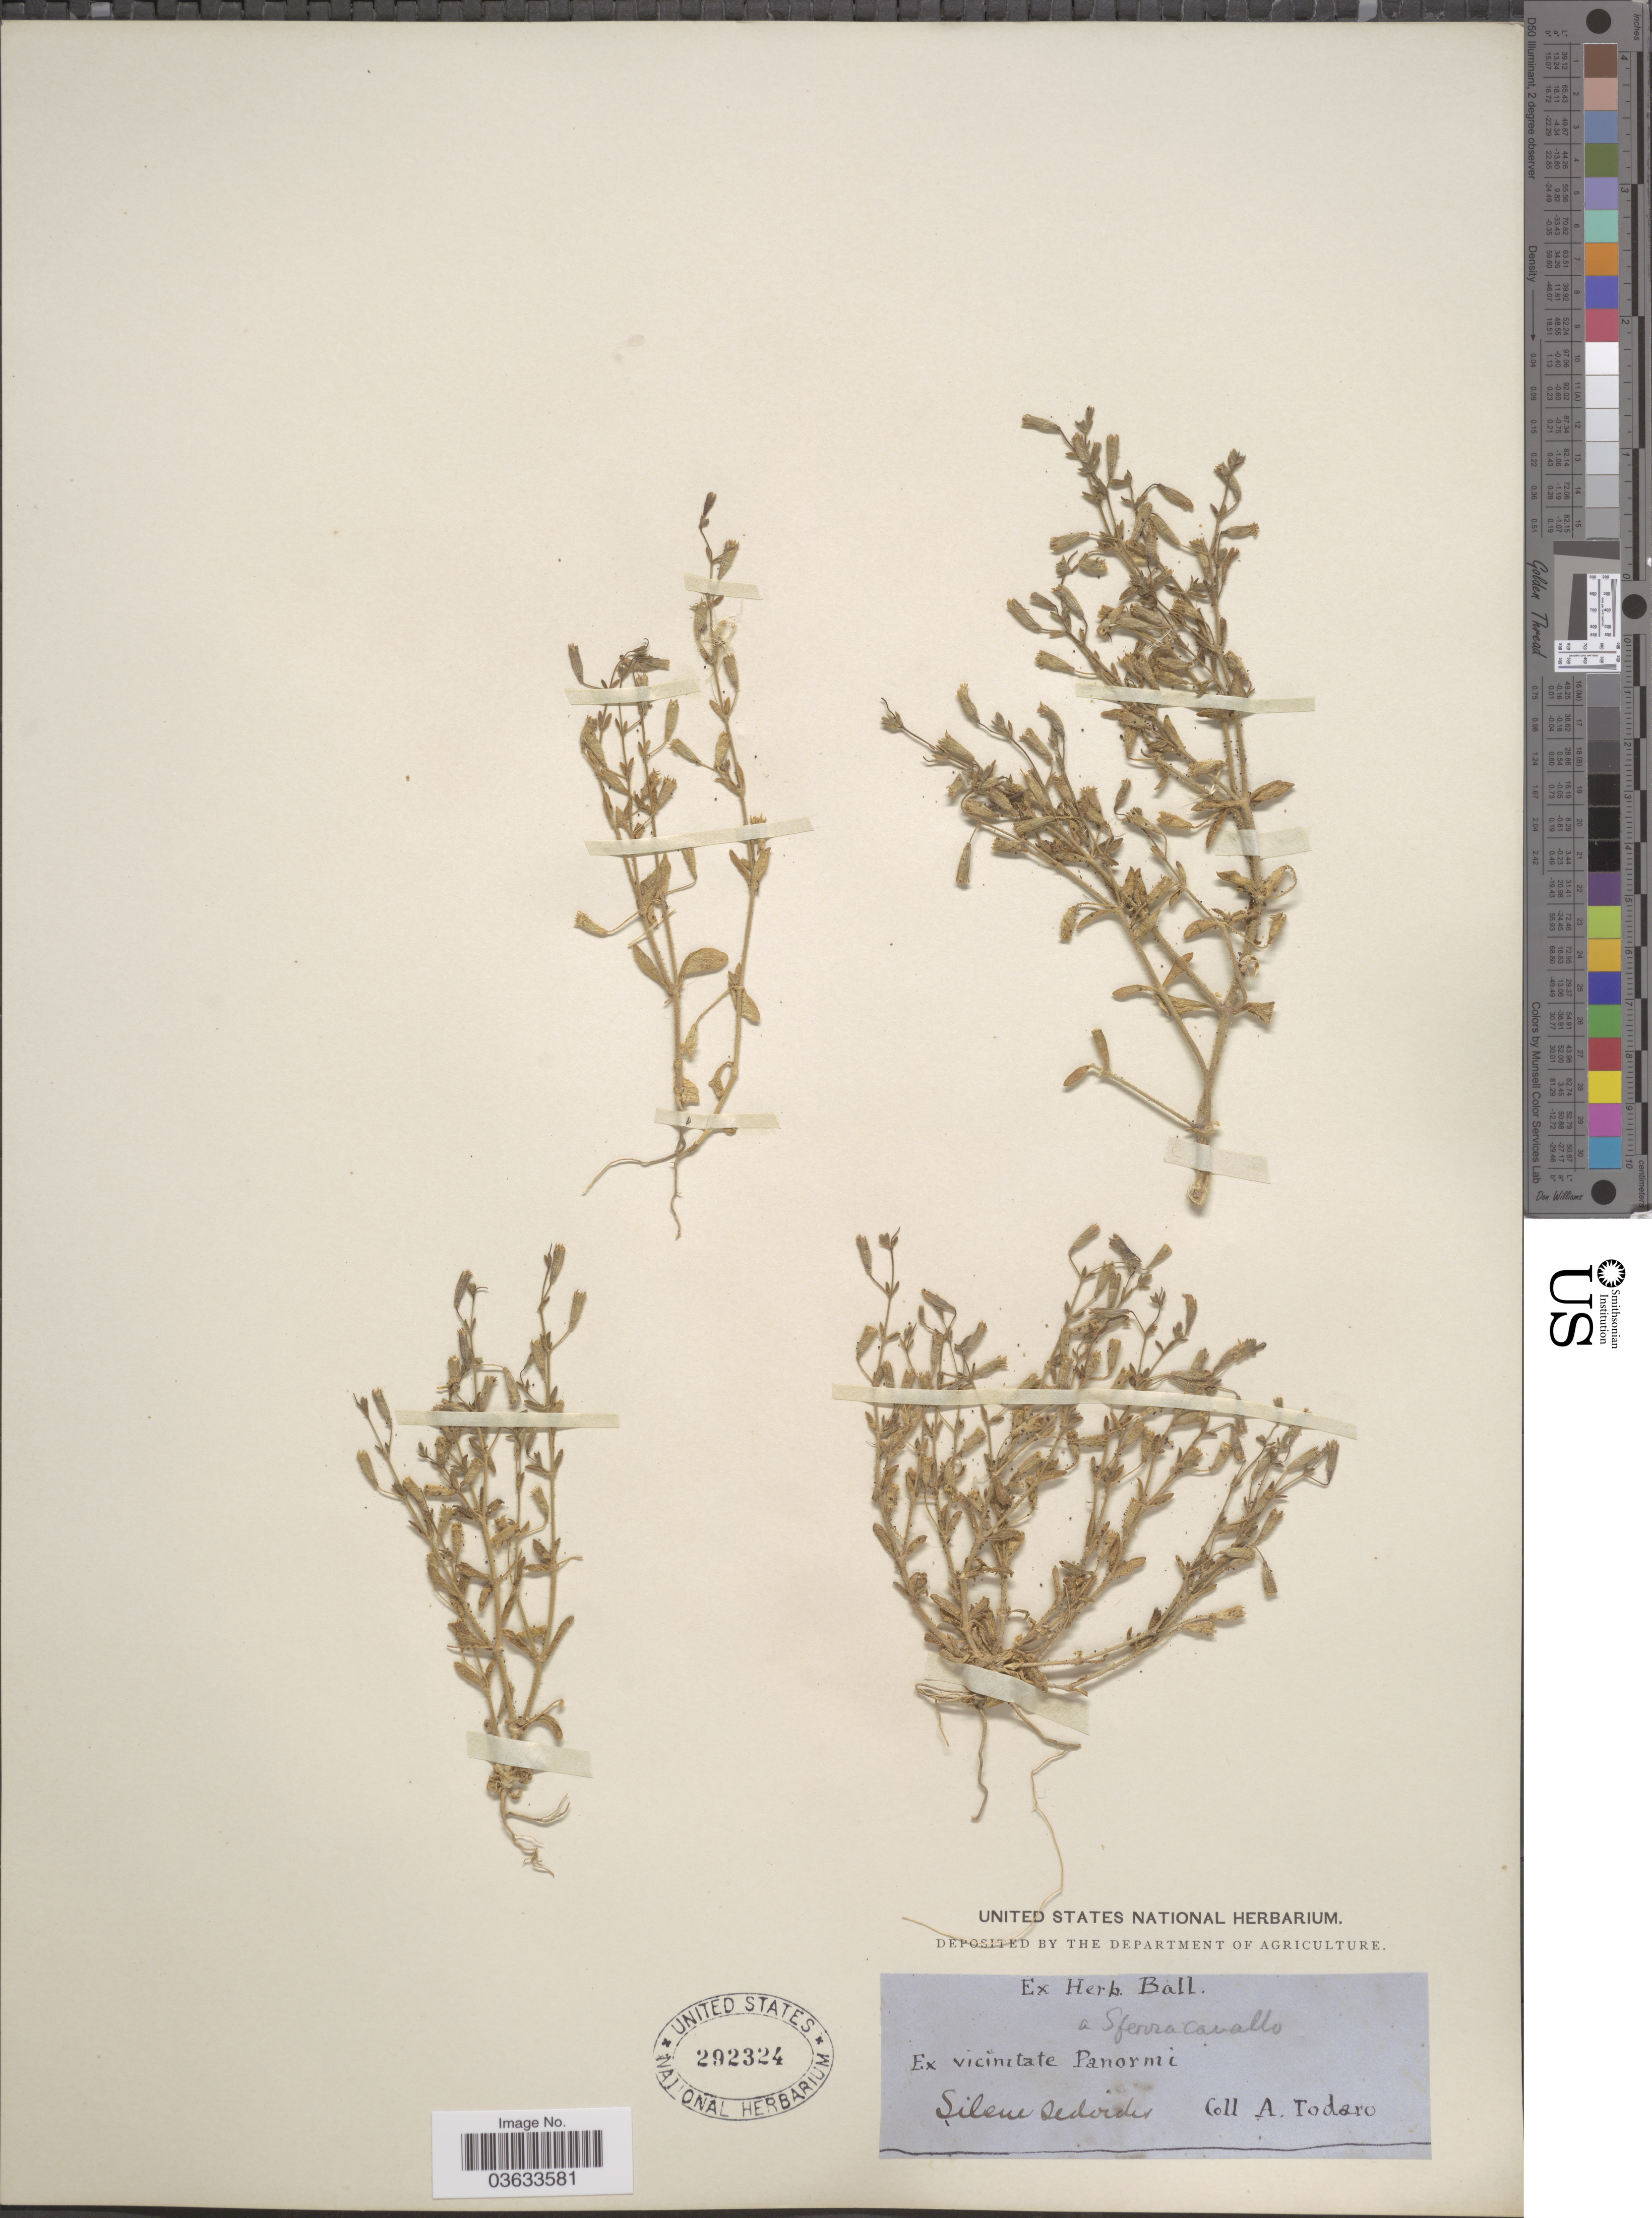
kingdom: Plantae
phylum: Tracheophyta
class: Magnoliopsida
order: Caryophyllales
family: Caryophyllaceae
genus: Silene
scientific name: Silene sedoides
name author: Poir.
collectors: A. Todaro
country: Italy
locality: Ex vicinitate Panormi.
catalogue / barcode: US 292324